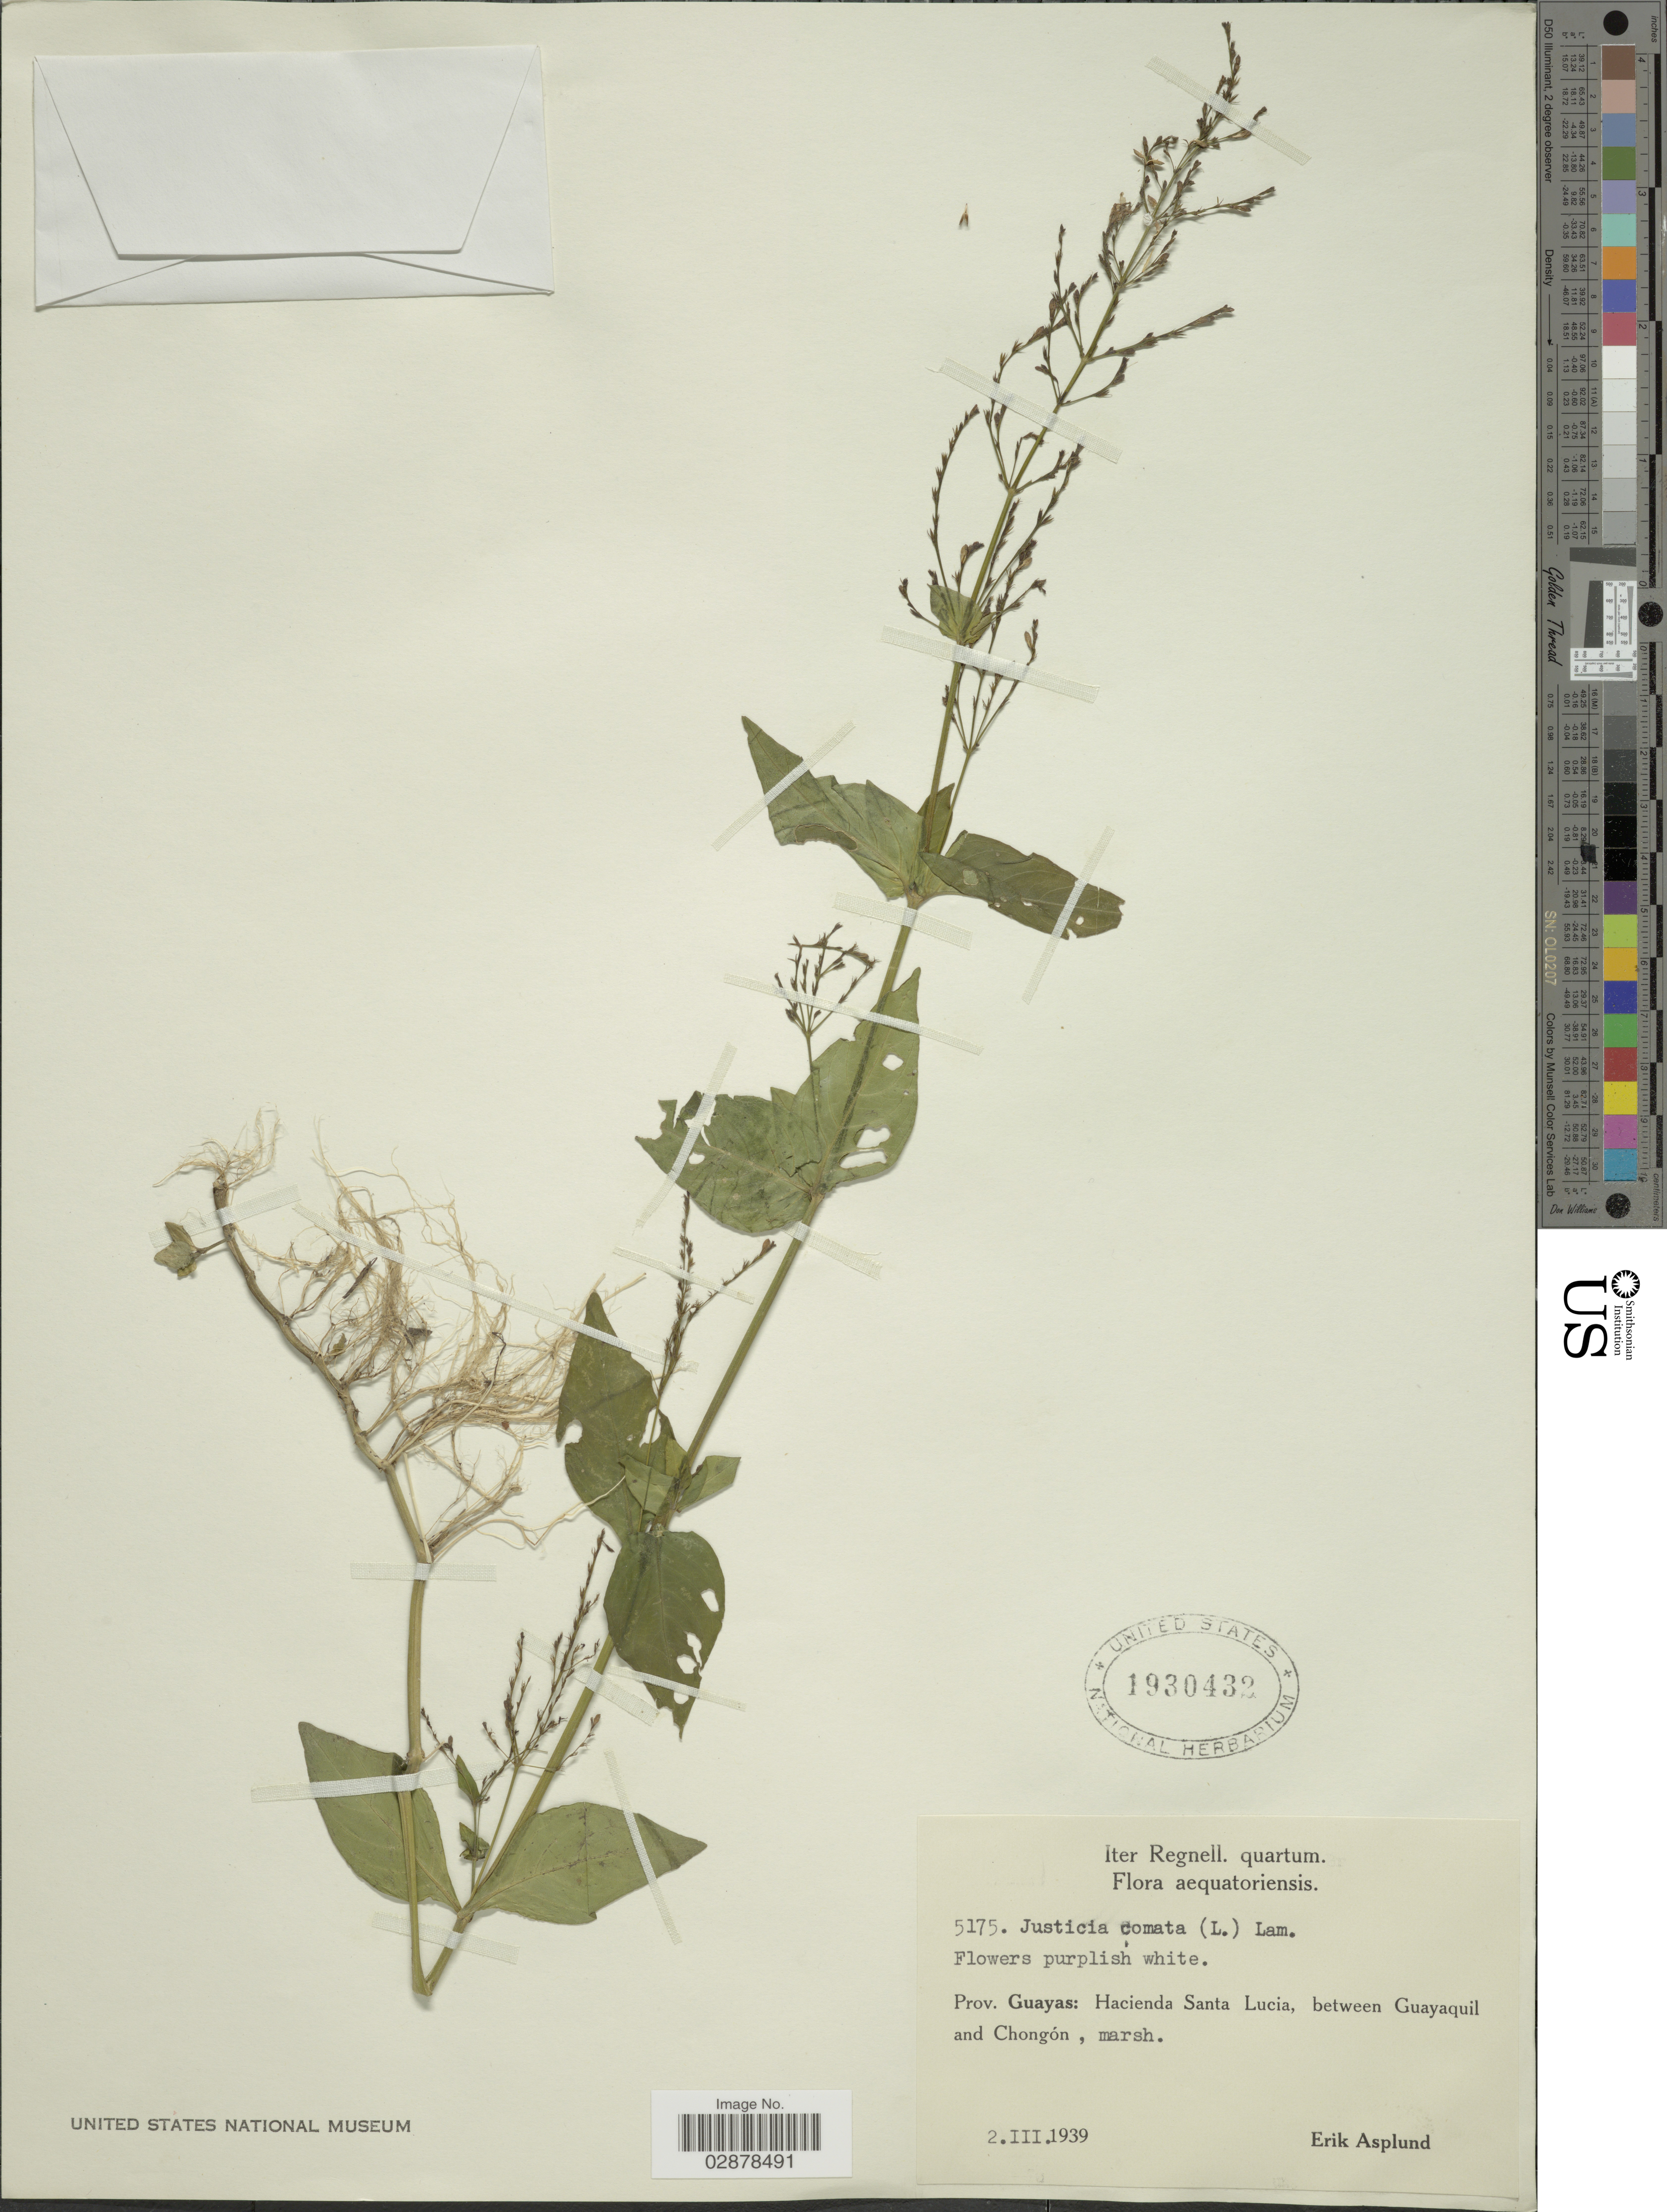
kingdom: Plantae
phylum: Tracheophyta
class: Magnoliopsida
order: Lamiales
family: Acanthaceae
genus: Justicia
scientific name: Justicia comata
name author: (L.) Lam.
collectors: E. Asplund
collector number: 5175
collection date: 1939-03-02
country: Ecuador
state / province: Guayas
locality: Hacienda Santa Lucia, between Guayaquil and Chongón, marsh.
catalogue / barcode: US 1930432